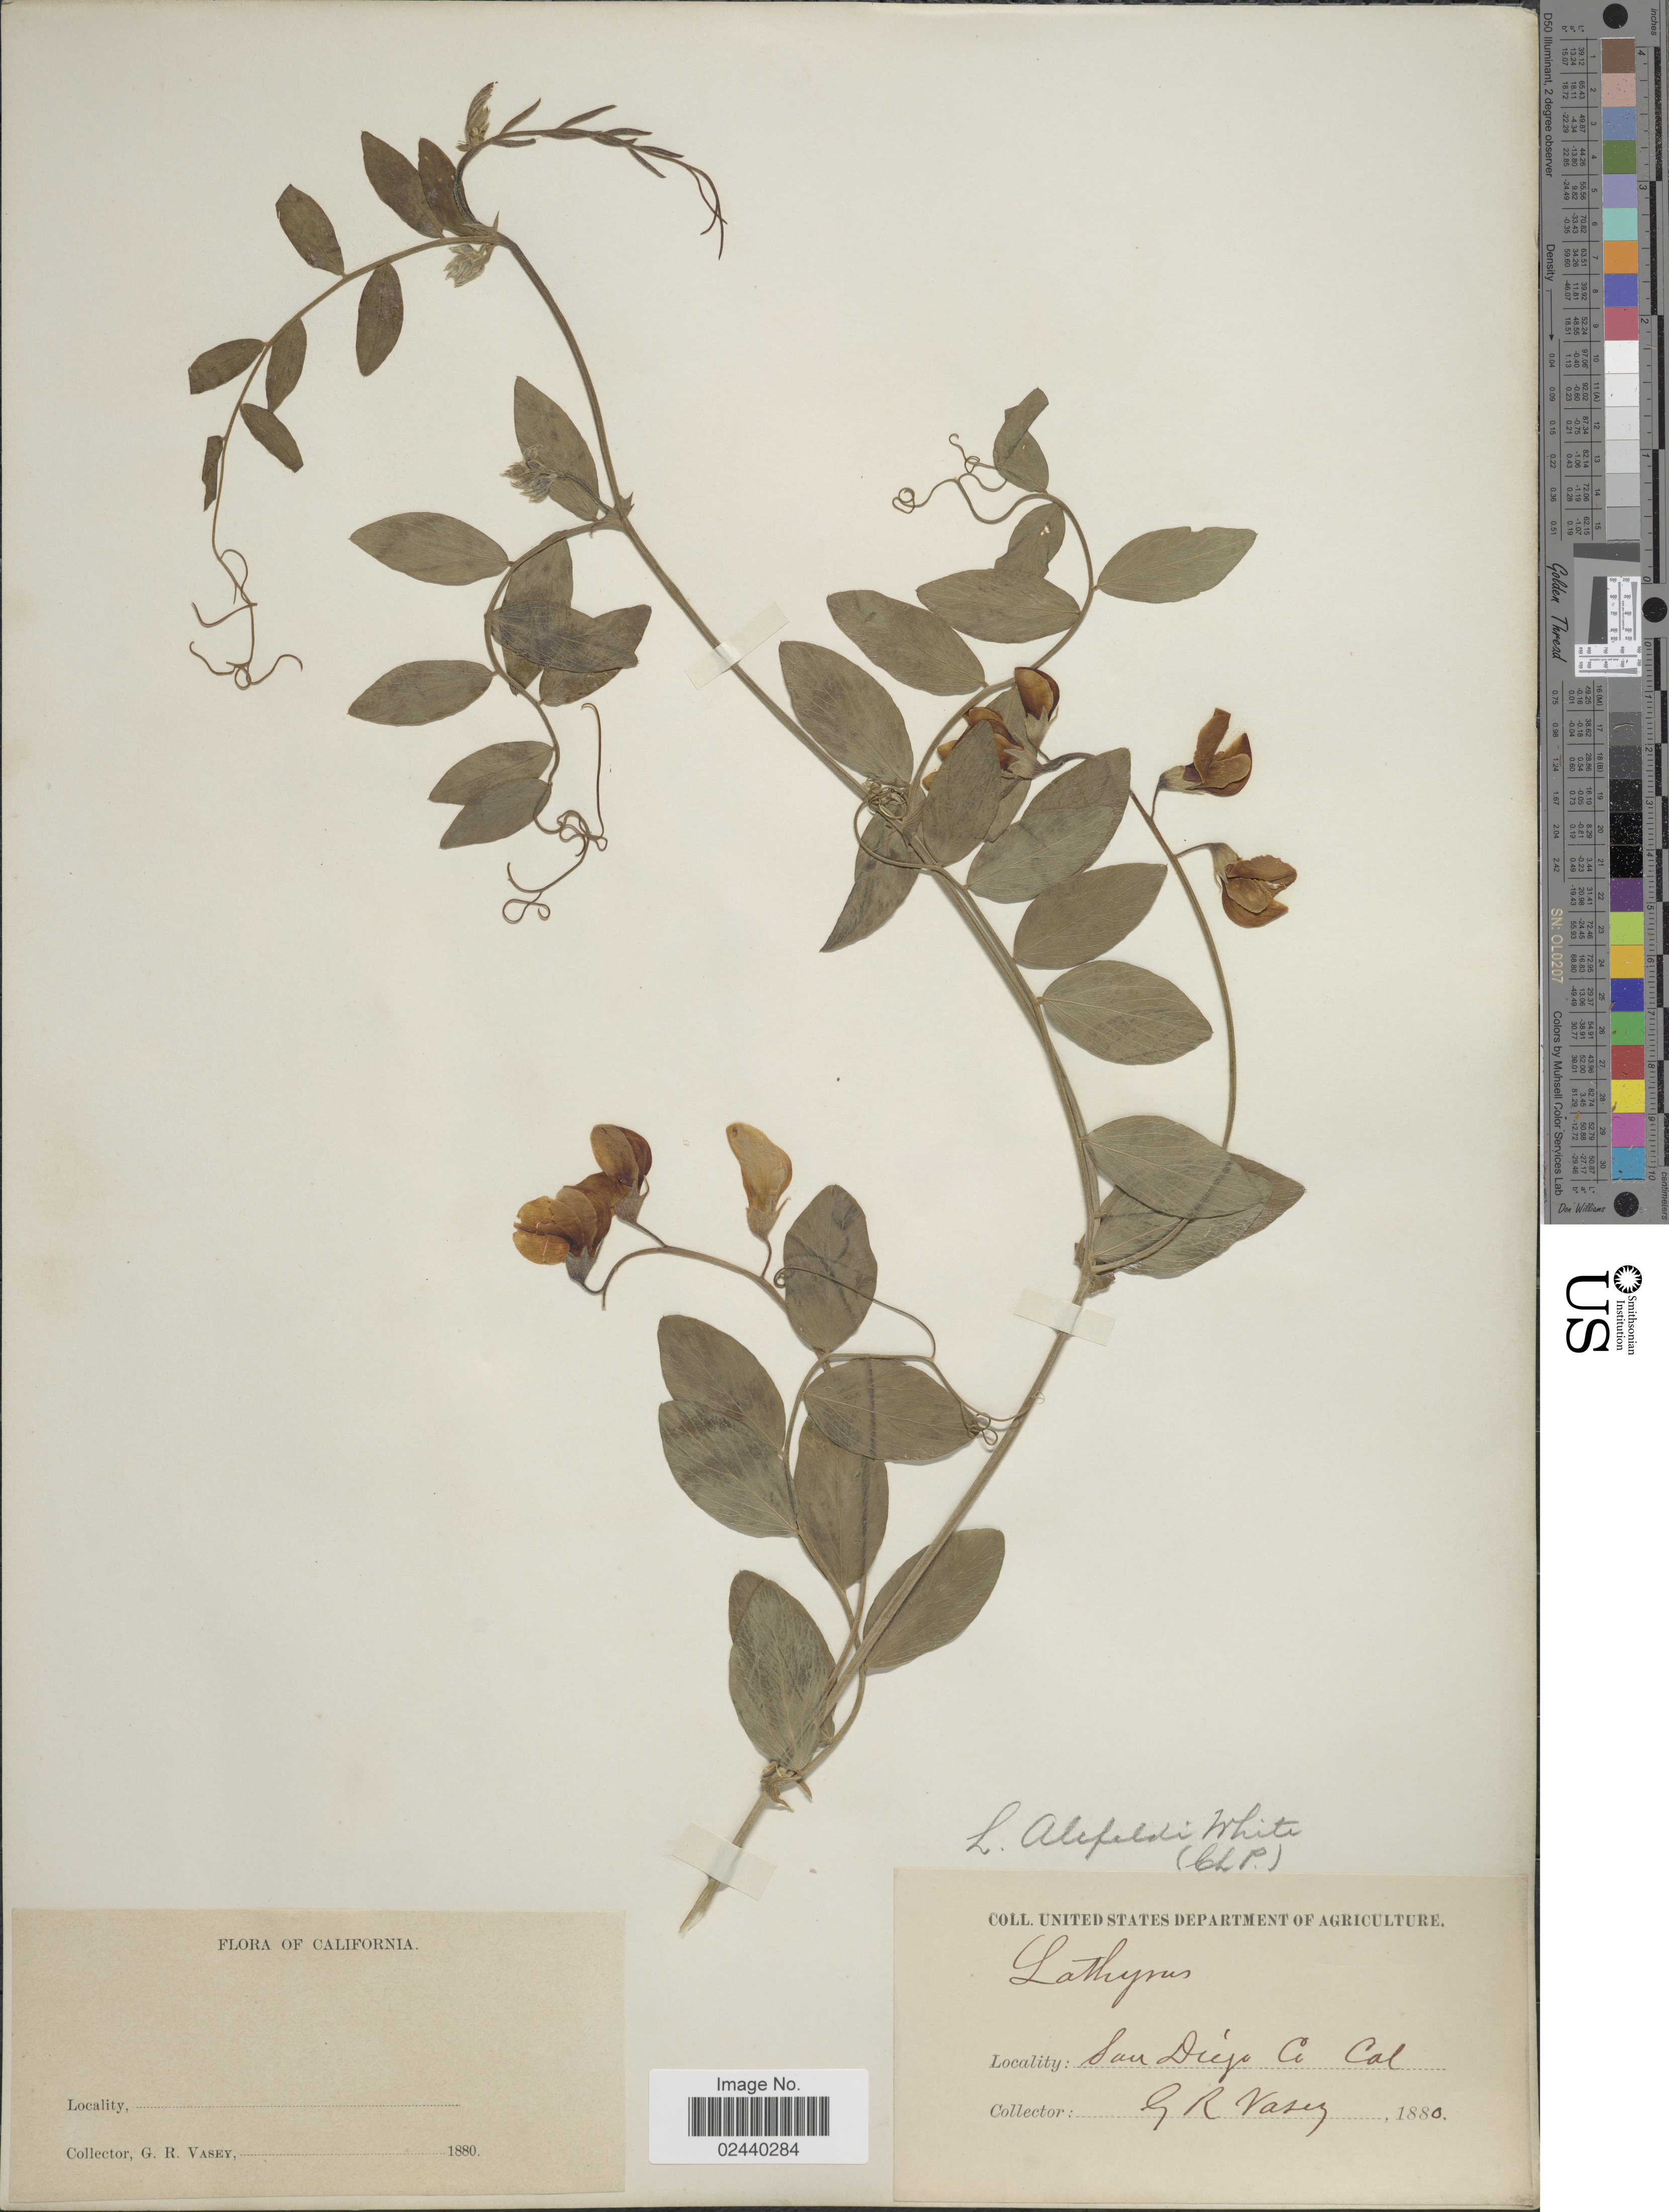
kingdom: Plantae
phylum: Tracheophyta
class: Magnoliopsida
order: Fabales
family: Fabaceae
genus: Lathyrus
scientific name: Lathyrus alefeldii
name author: T.G. White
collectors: G. R. Vasey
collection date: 1880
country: United States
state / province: California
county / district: San Diego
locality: San Diego Co.